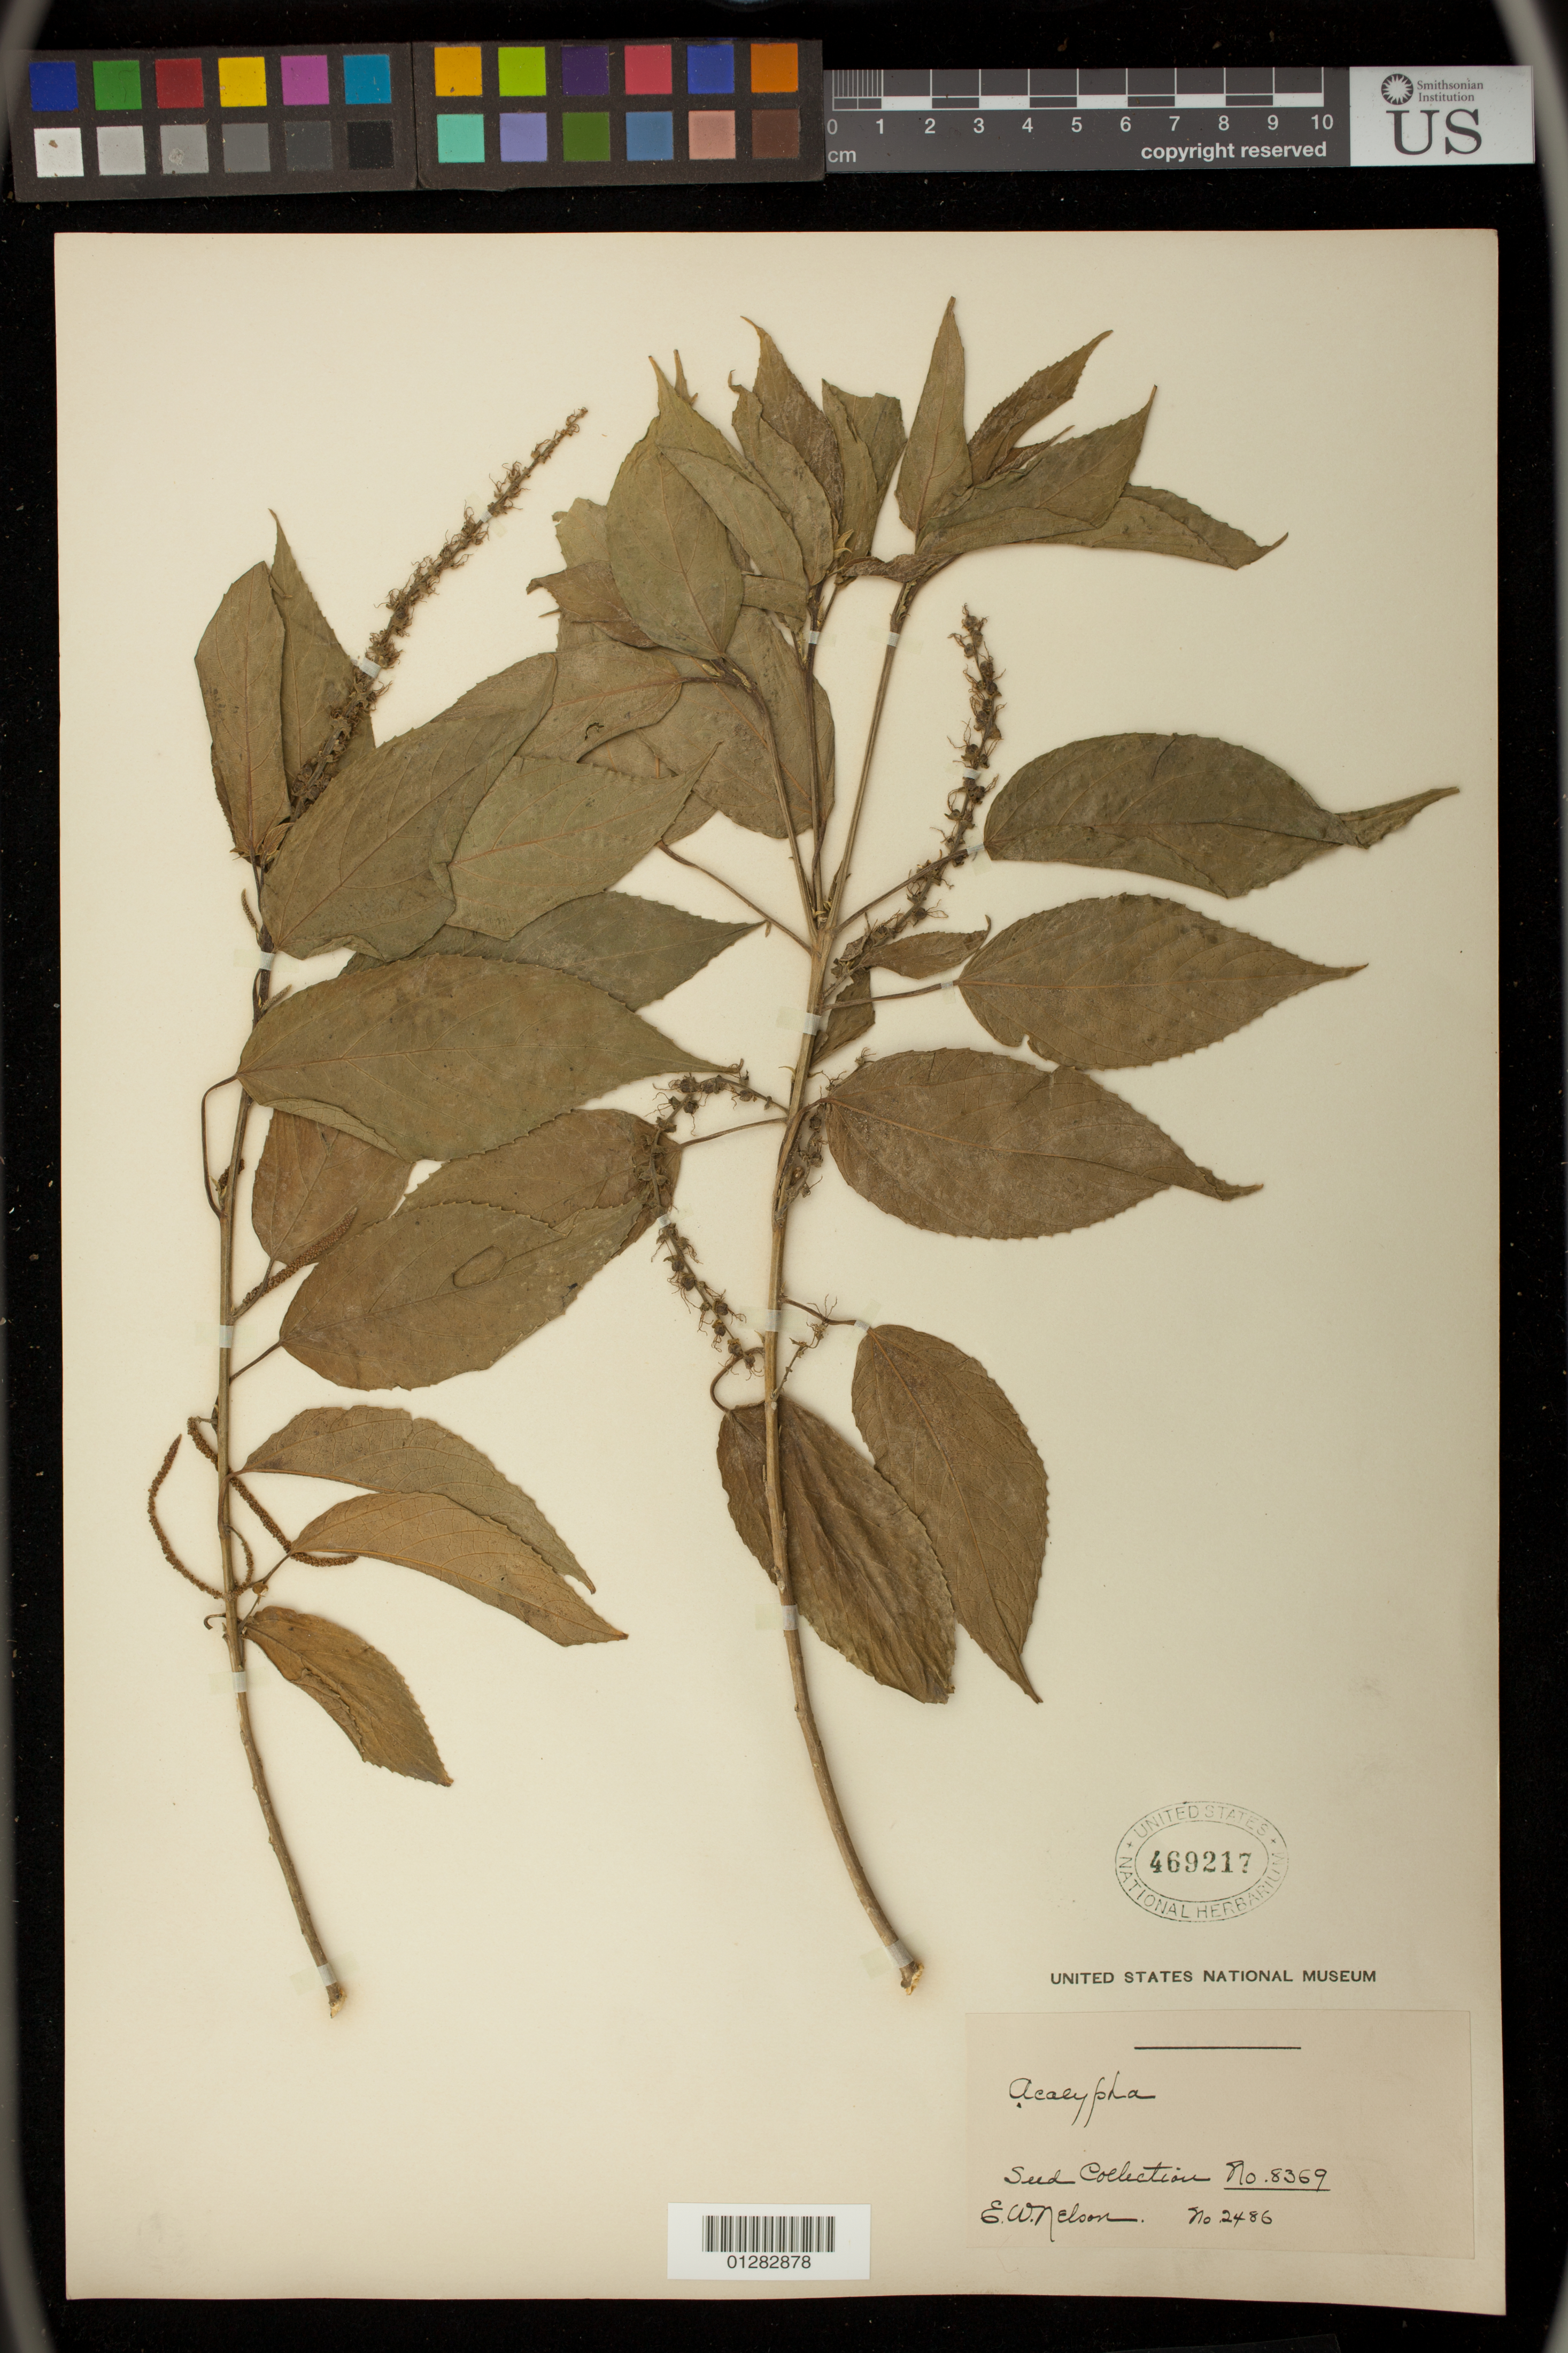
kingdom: Plantae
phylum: Tracheophyta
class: Magnoliopsida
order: Malpighiales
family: Euphorbiaceae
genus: Acalypha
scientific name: Acalypha sp.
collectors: E. W. Nelson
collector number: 2486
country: Mexico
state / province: Michoacán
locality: Montis Patamban.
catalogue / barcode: US 469217